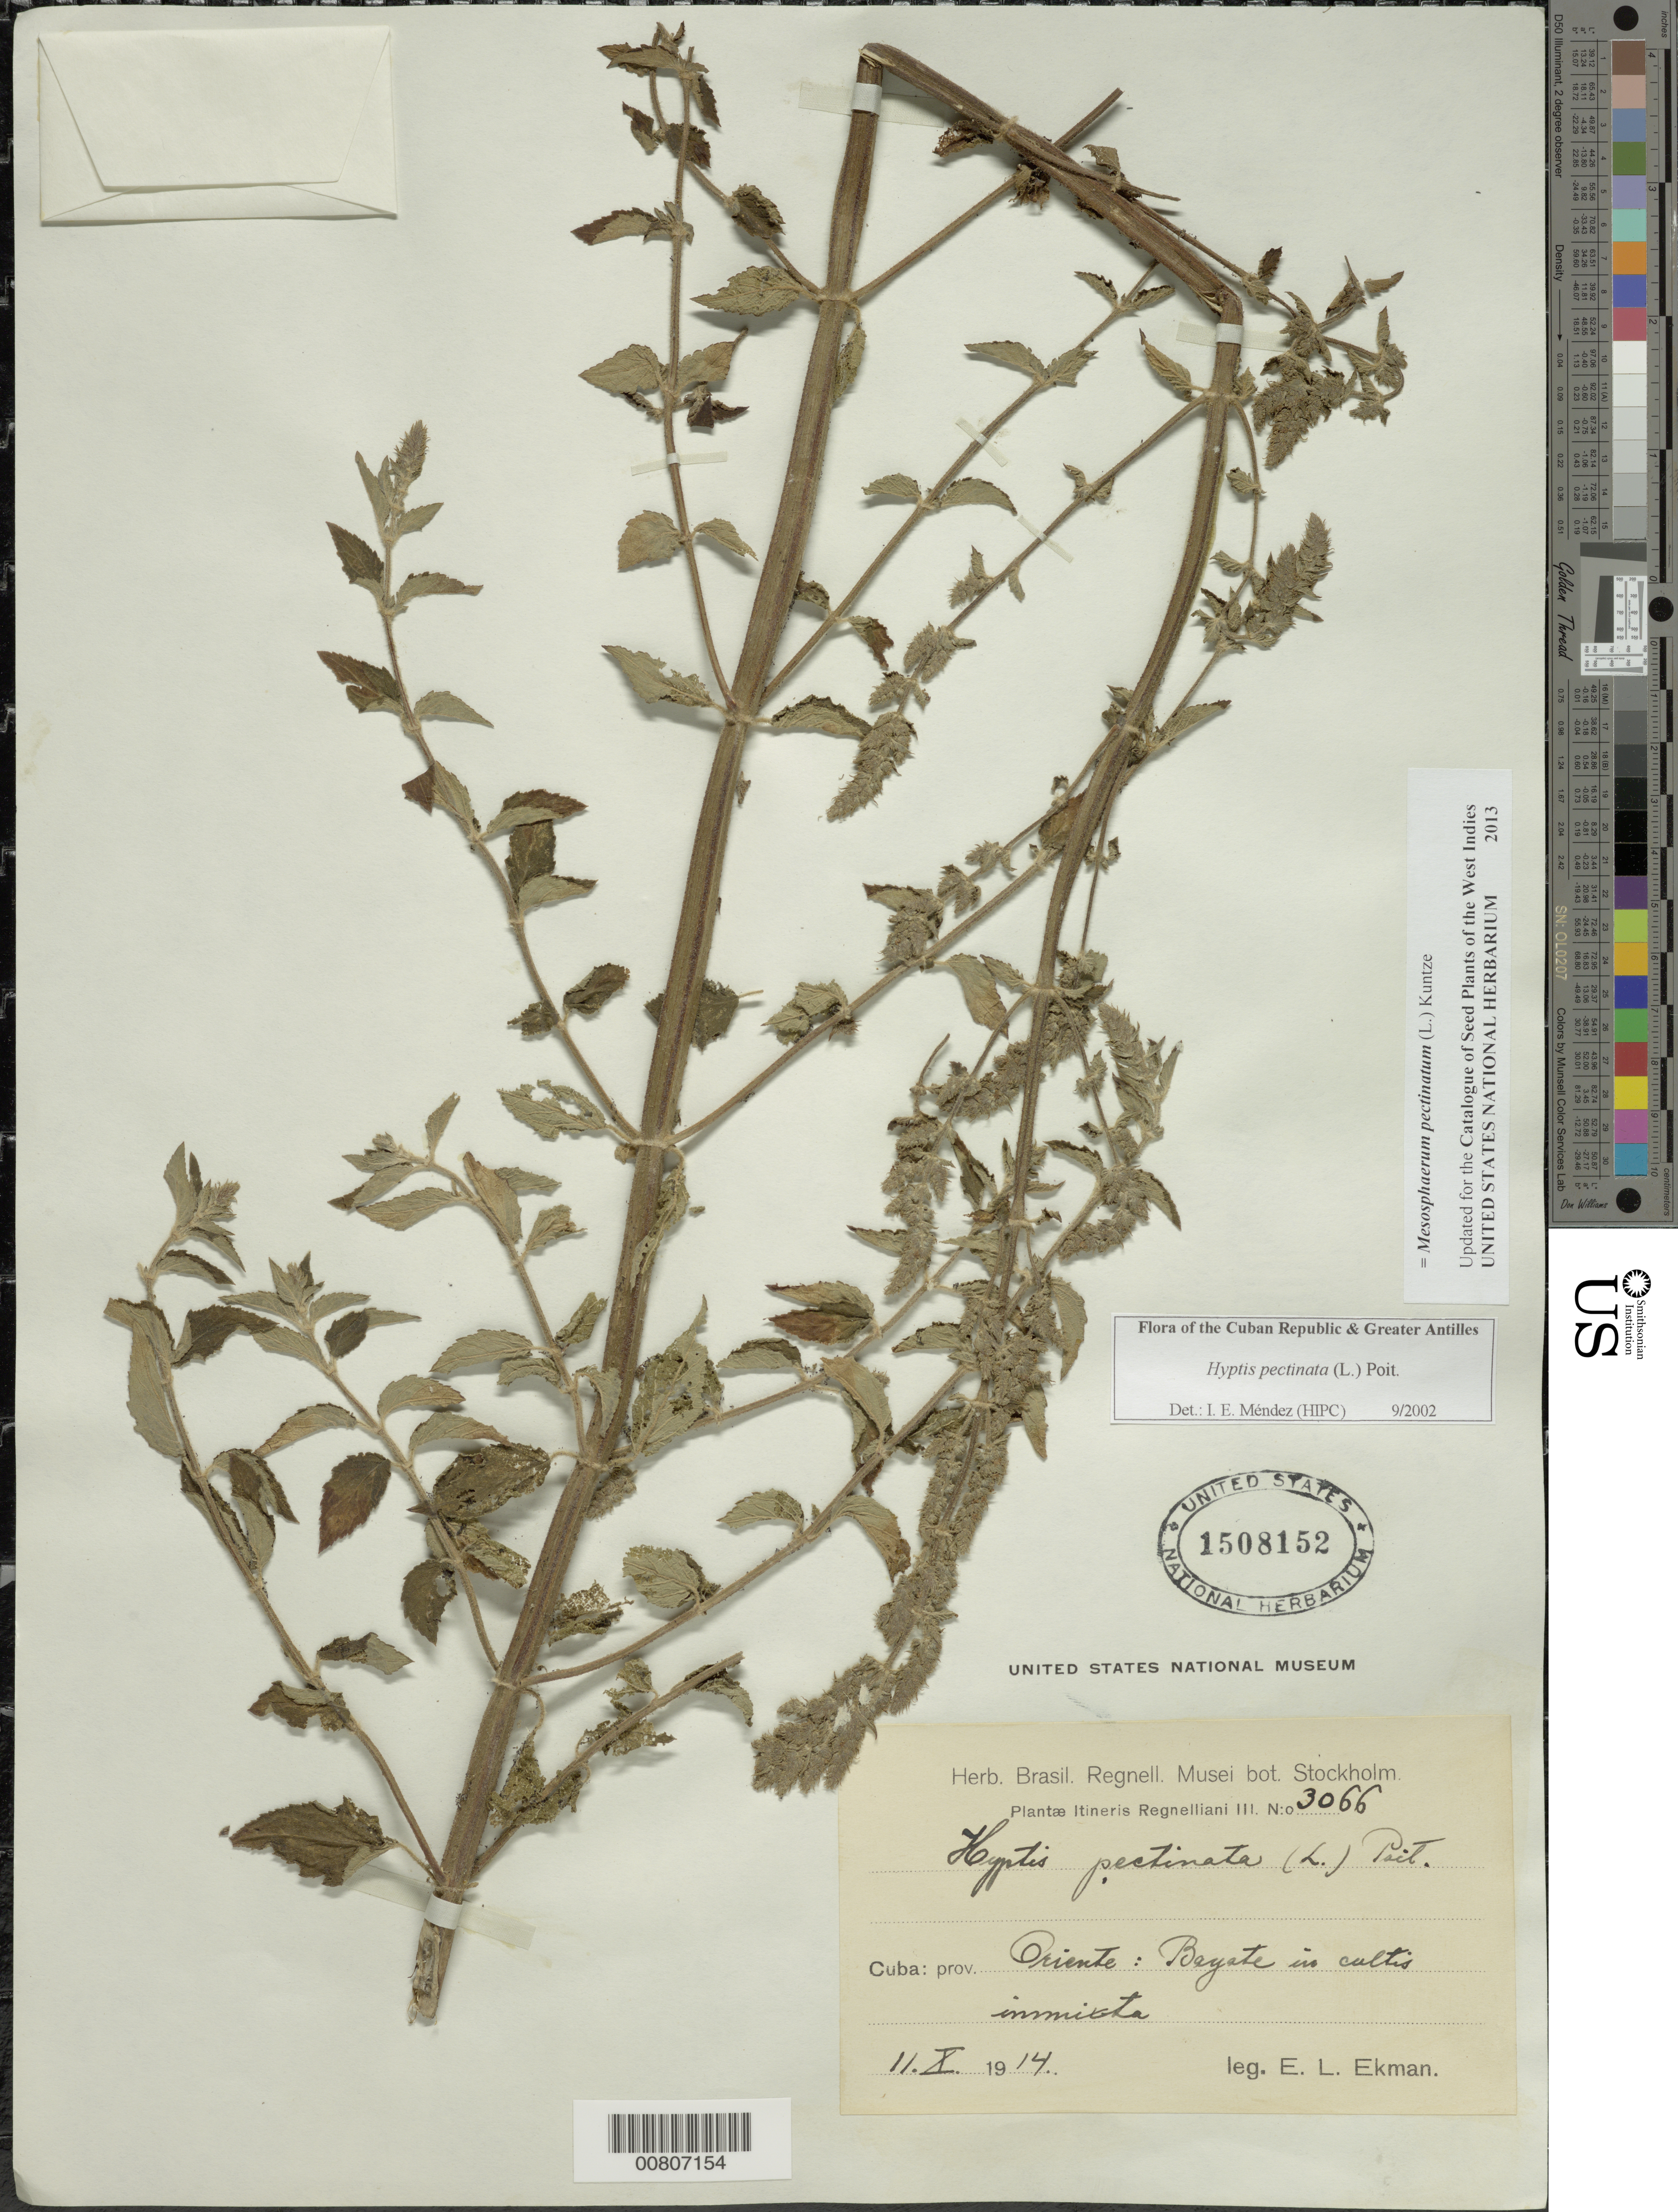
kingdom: Plantae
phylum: Tracheophyta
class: Magnoliopsida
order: Lamiales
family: Lamiaceae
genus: Hyptis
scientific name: Hyptis pectinata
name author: (L.) Poit.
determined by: Méndez, Isidro E., (HIPC)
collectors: E. L. Ekman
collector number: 3066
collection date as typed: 11 Oct 1914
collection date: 1914-10-11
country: Cuba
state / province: Oriente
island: Cuba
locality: Beyate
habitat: In cultis inmita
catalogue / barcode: US 1508152